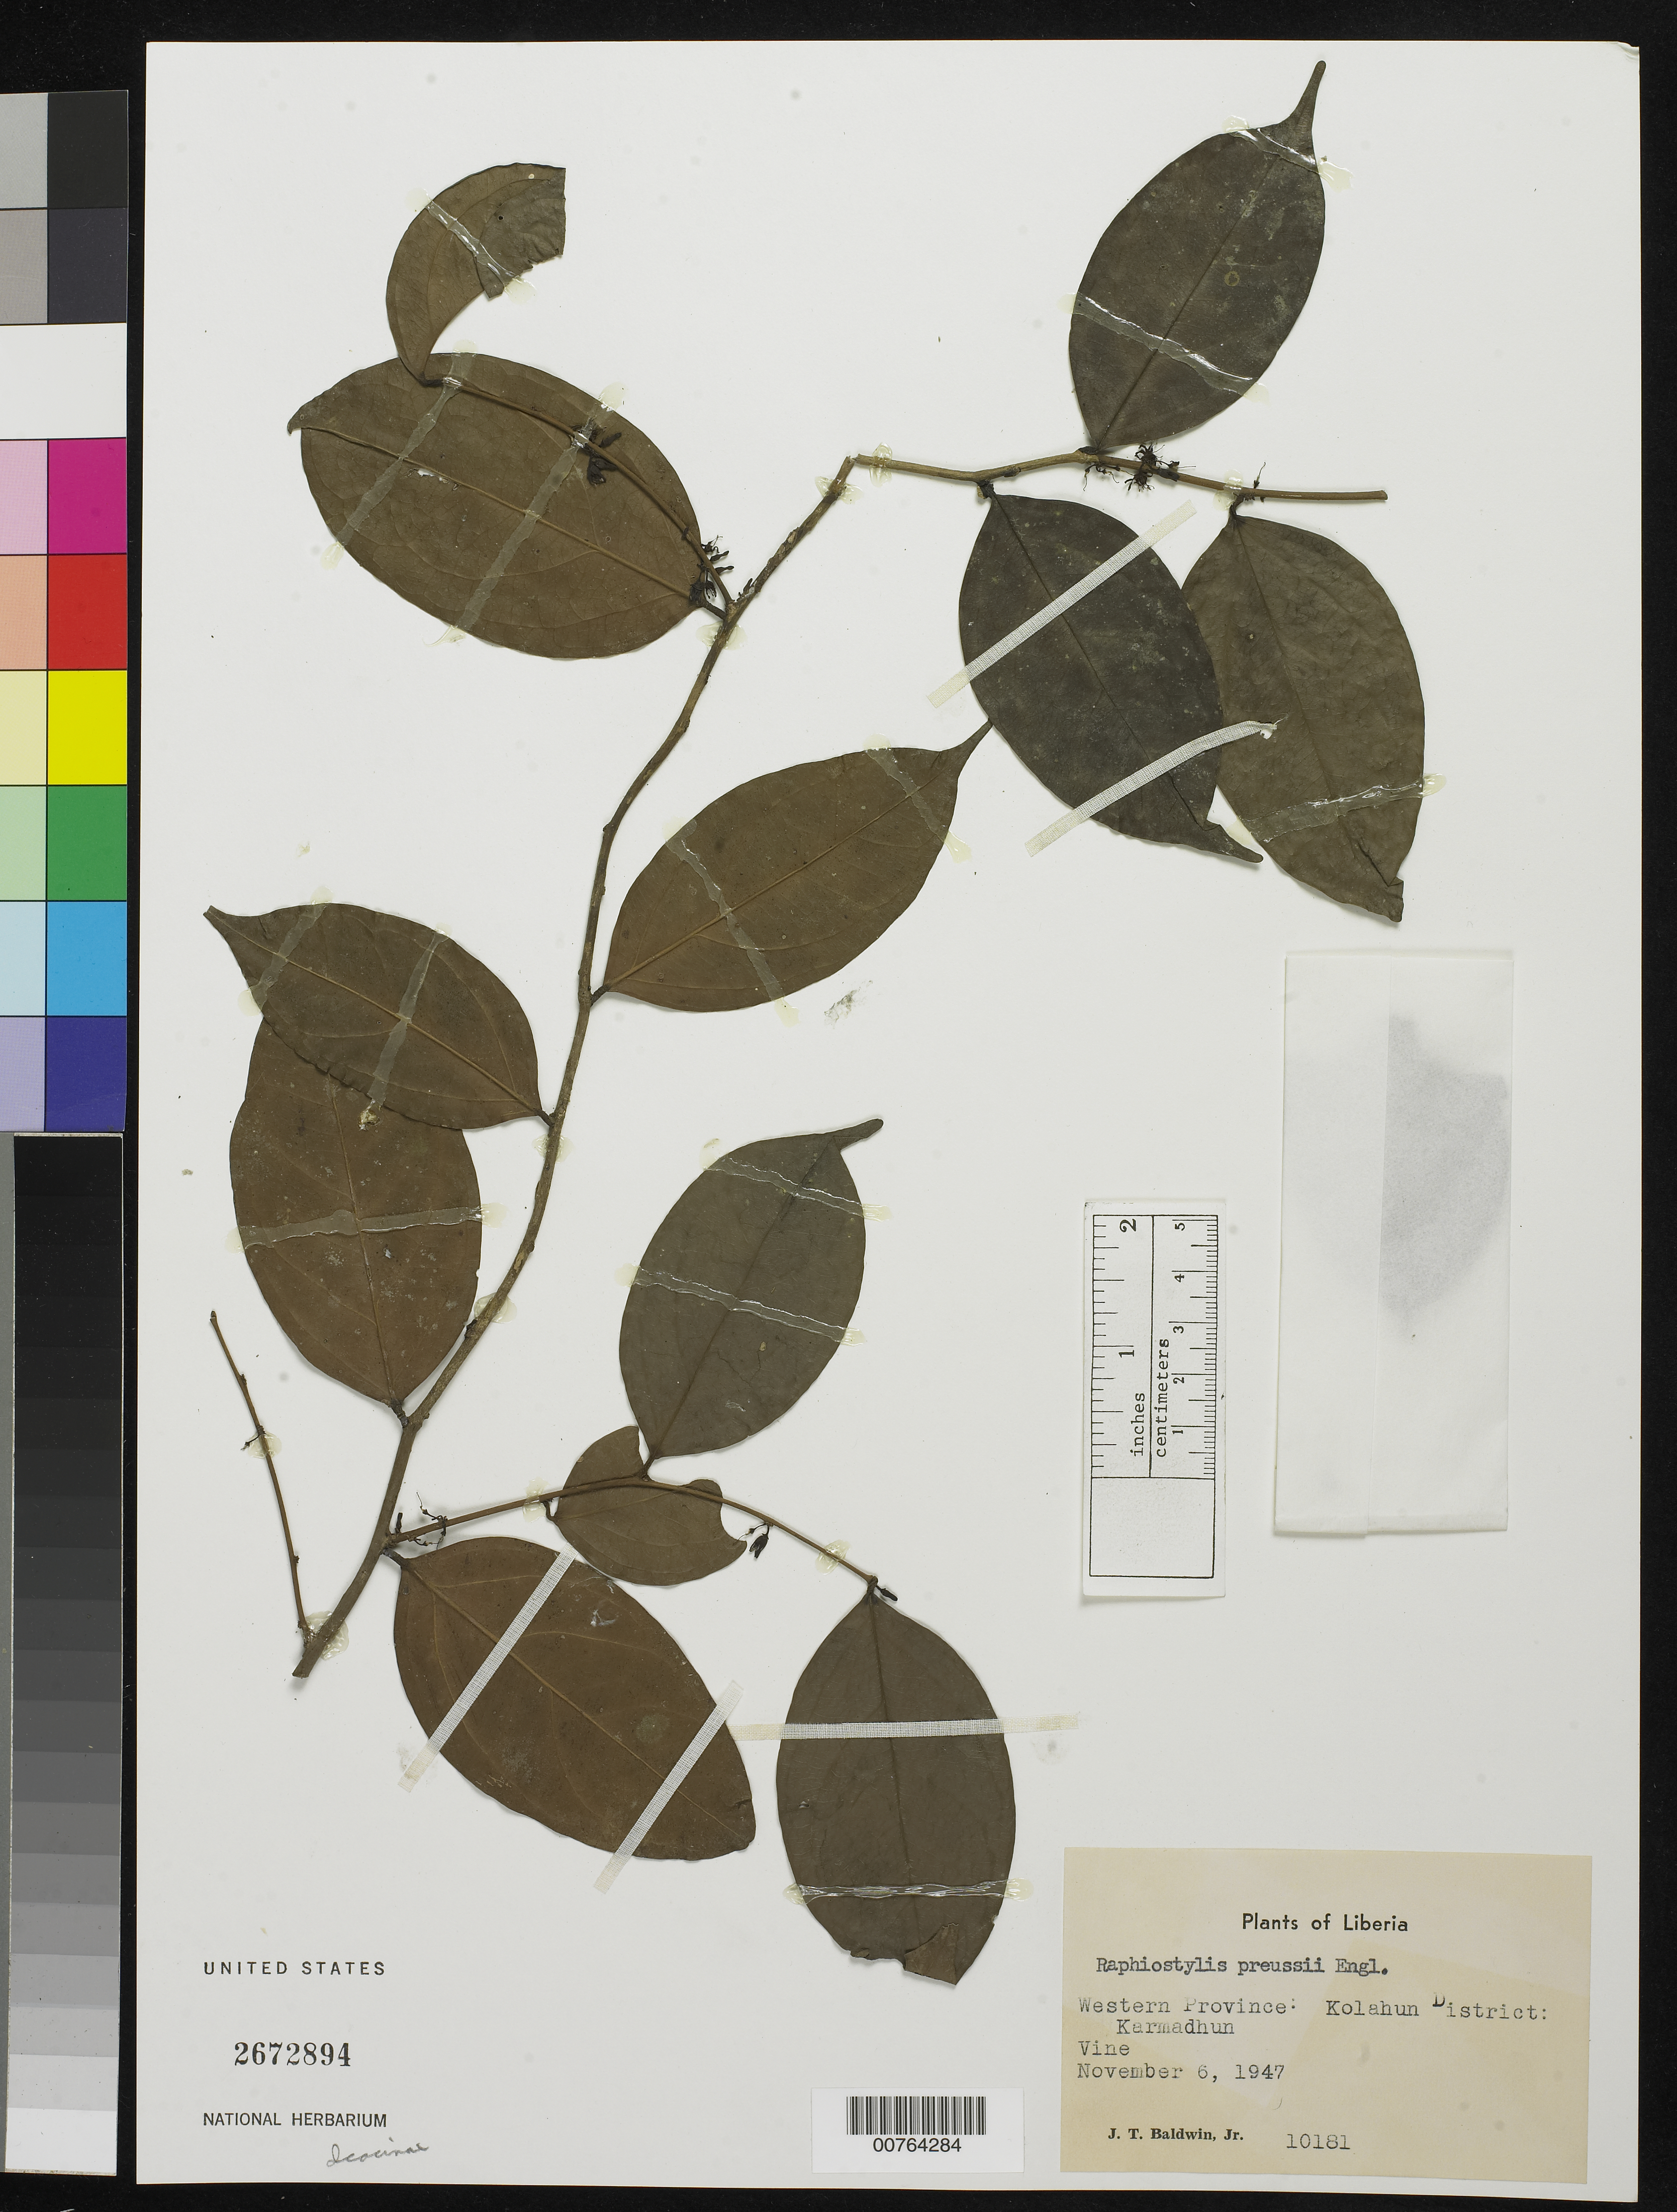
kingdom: Plantae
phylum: Tracheophyta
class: Magnoliopsida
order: Metteniusales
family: Metteniusaceae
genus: Rhaphiostylis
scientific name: Rhaphiostylis preussii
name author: Engl.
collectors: J. T. Baldwin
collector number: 10181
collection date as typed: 06 Nov 1947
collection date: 1947-11-06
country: Liberia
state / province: Lofa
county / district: Kolahun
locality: Western Province: Karmadhun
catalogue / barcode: US 2672894